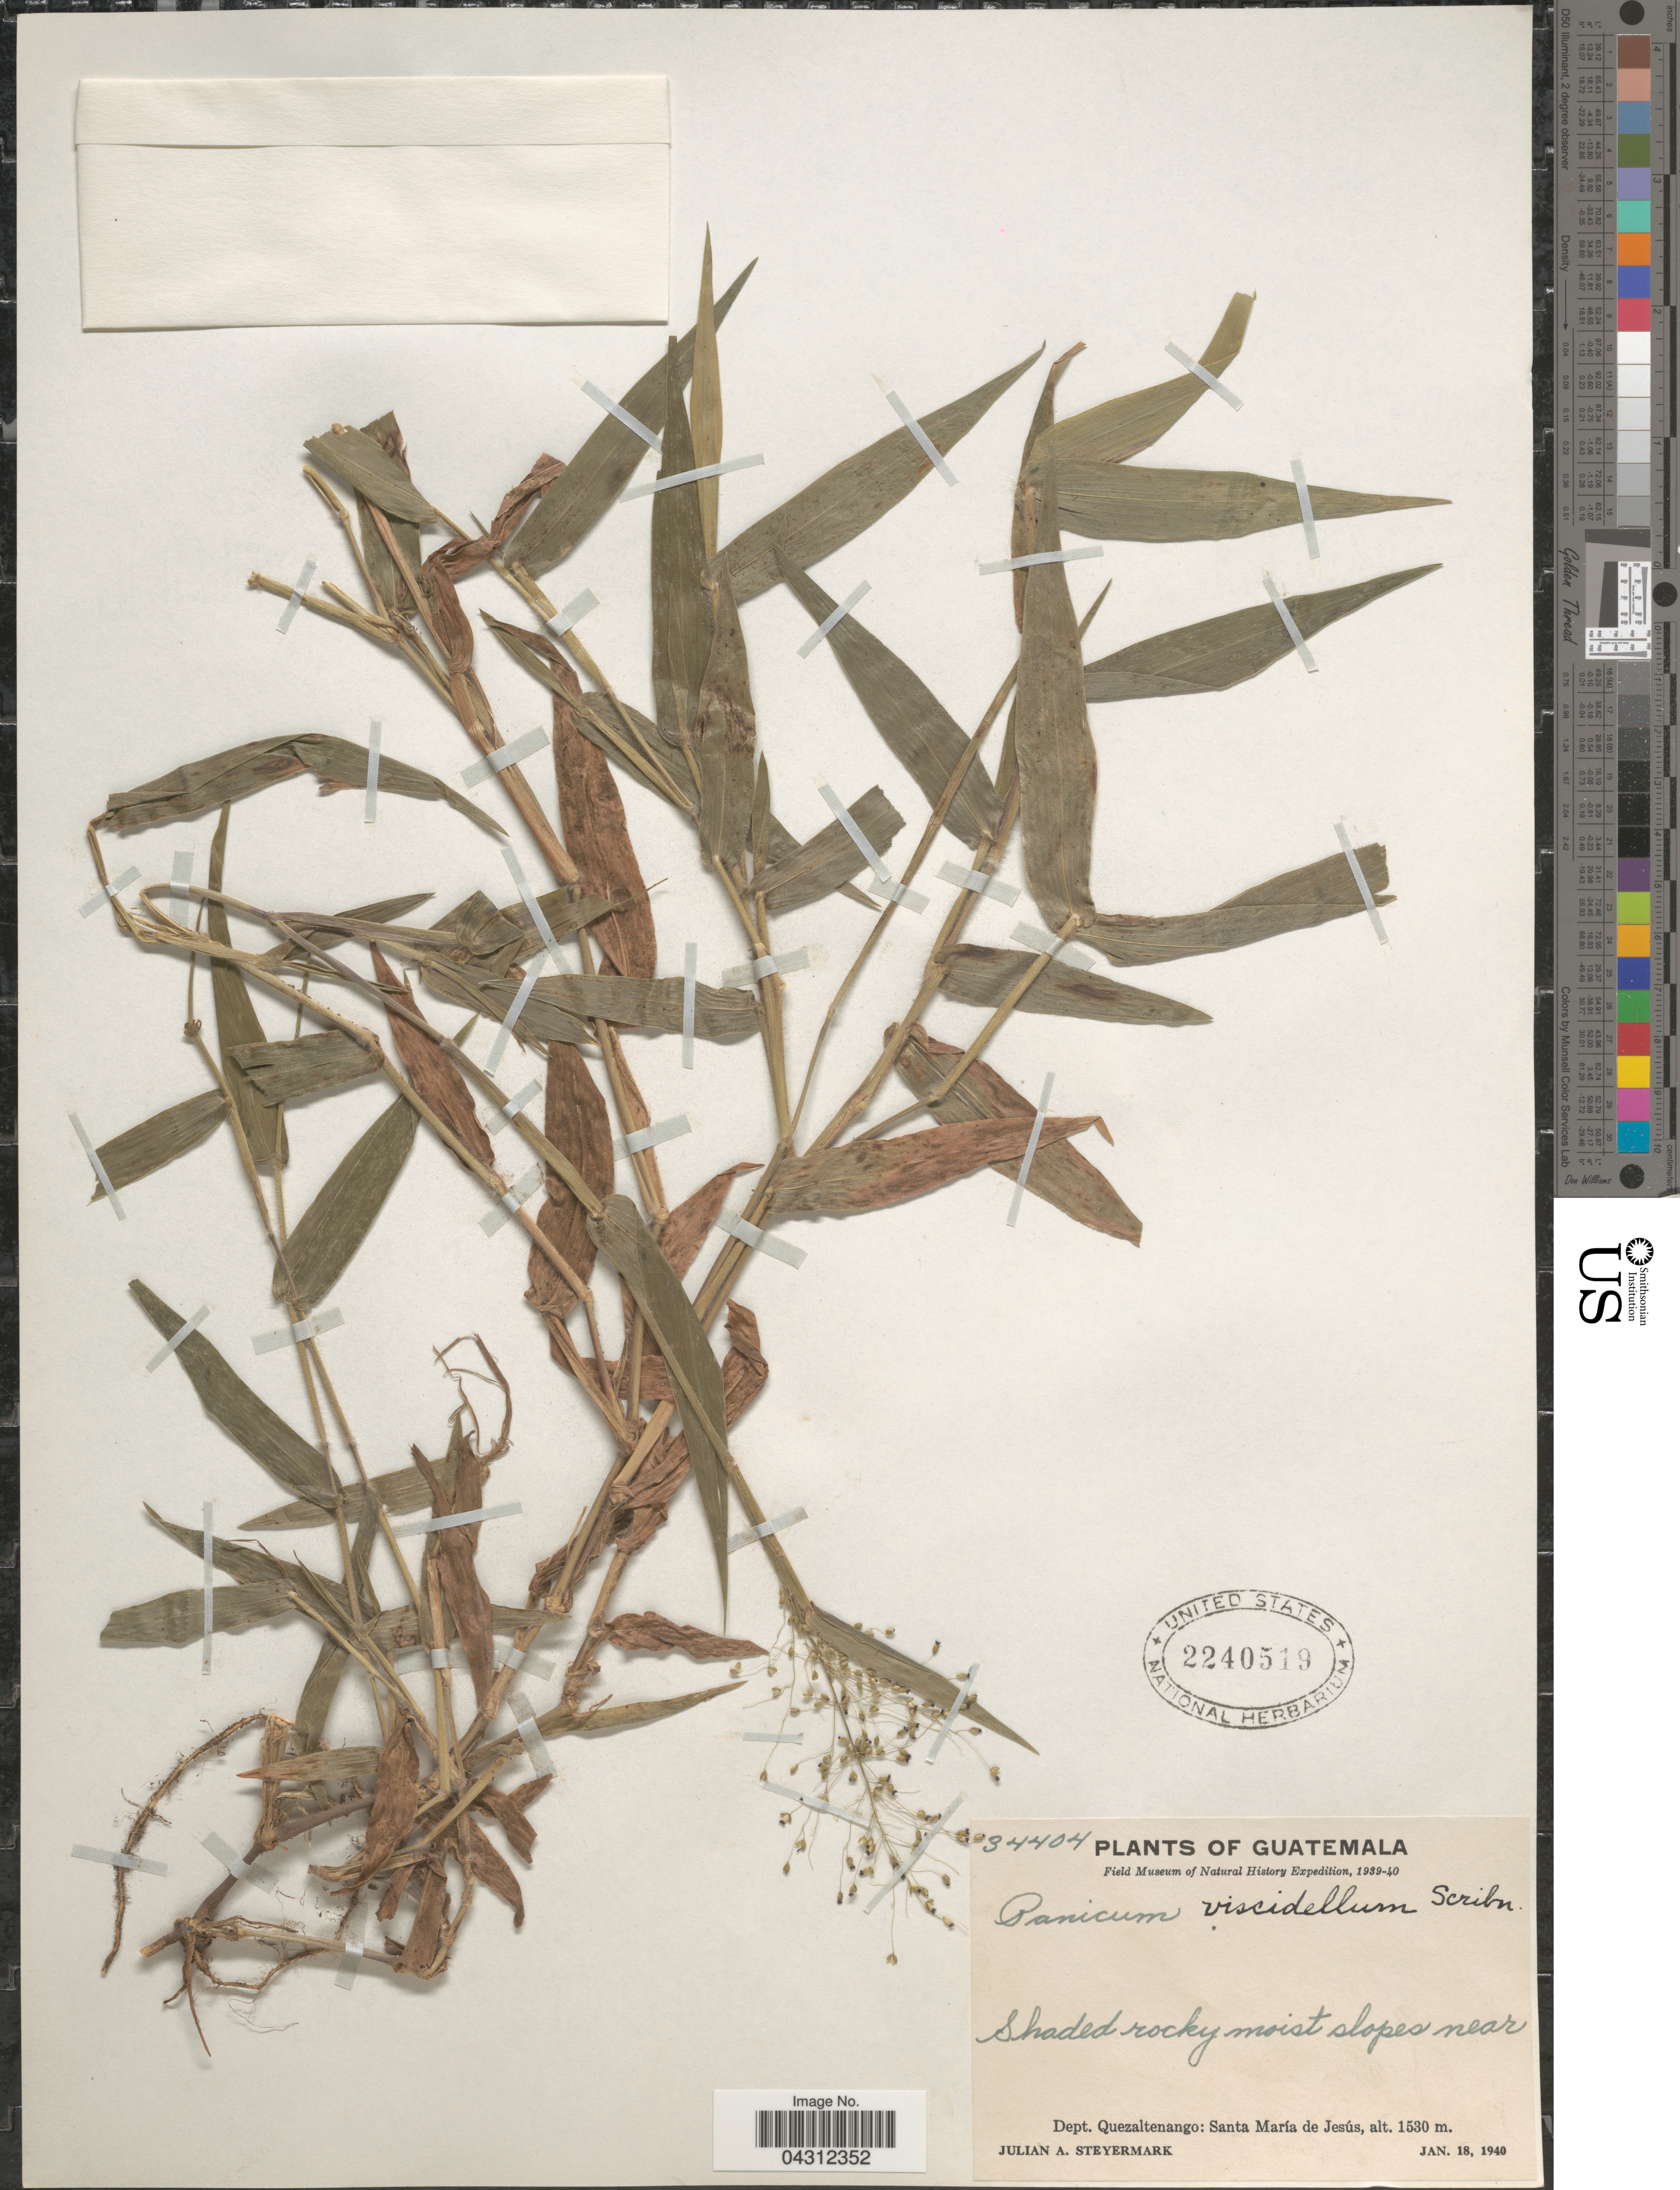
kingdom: Plantae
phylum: Tracheophyta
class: Liliopsida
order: Poales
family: Poaceae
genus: Dichanthelium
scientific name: Dichanthelium viscidellum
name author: (Scribn.) Gould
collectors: J. Steyermark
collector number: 34404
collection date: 1940-01-18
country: Guatemala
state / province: Quetzaltenango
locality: Field Museum of Natural History Expedition, 1939-40. Dept. Quezaltenango: Santa María de Jesús.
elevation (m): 1530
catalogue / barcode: US 2240519